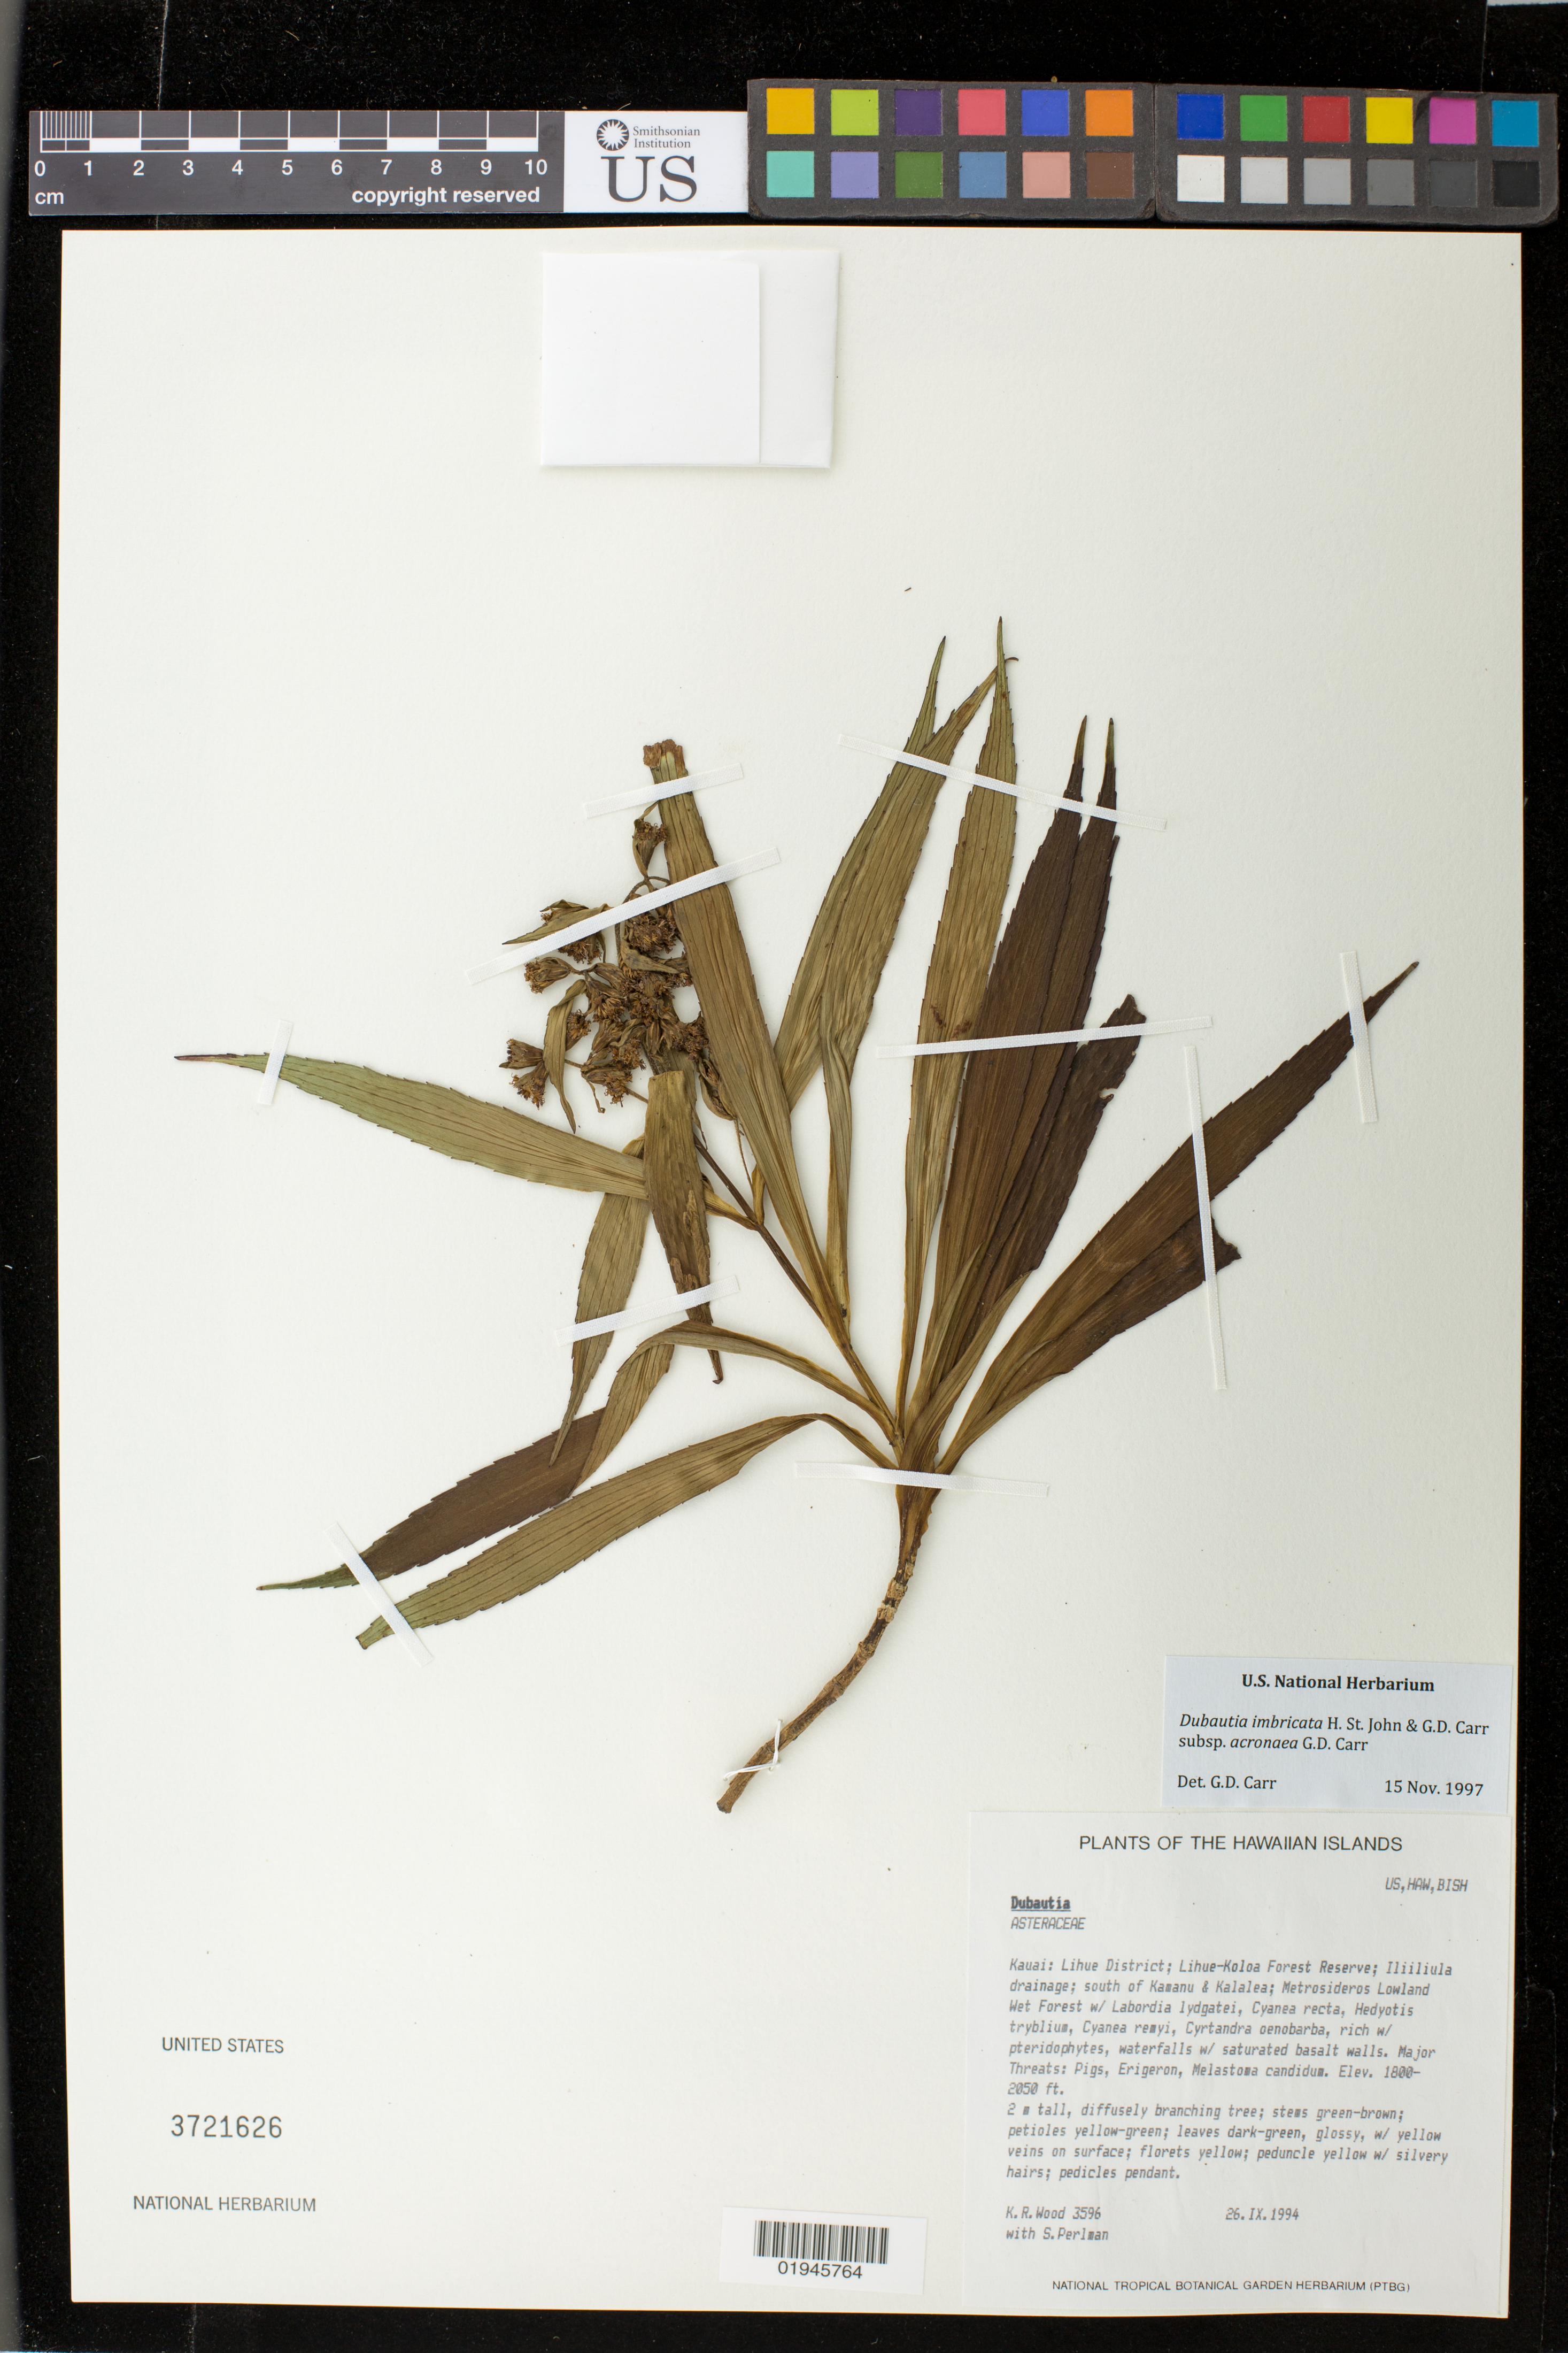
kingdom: Plantae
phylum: Tracheophyta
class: Magnoliopsida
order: Asterales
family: Asteraceae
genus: Dubautia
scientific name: Dubautia imbricata subsp. acronaea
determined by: Carr, G. D.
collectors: K. R. Wood & S. P. Perlman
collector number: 3596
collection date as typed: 26 Sep 1994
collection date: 1994-09-26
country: United States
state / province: Hawaii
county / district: Kauai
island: Kaua'i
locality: Lihue Dist, Lihue-Koloa Forest Reserve, Iliiliula Drainage, S of Kamanu and Kalalea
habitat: Lowland wet forest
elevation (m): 549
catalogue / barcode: US 3721626